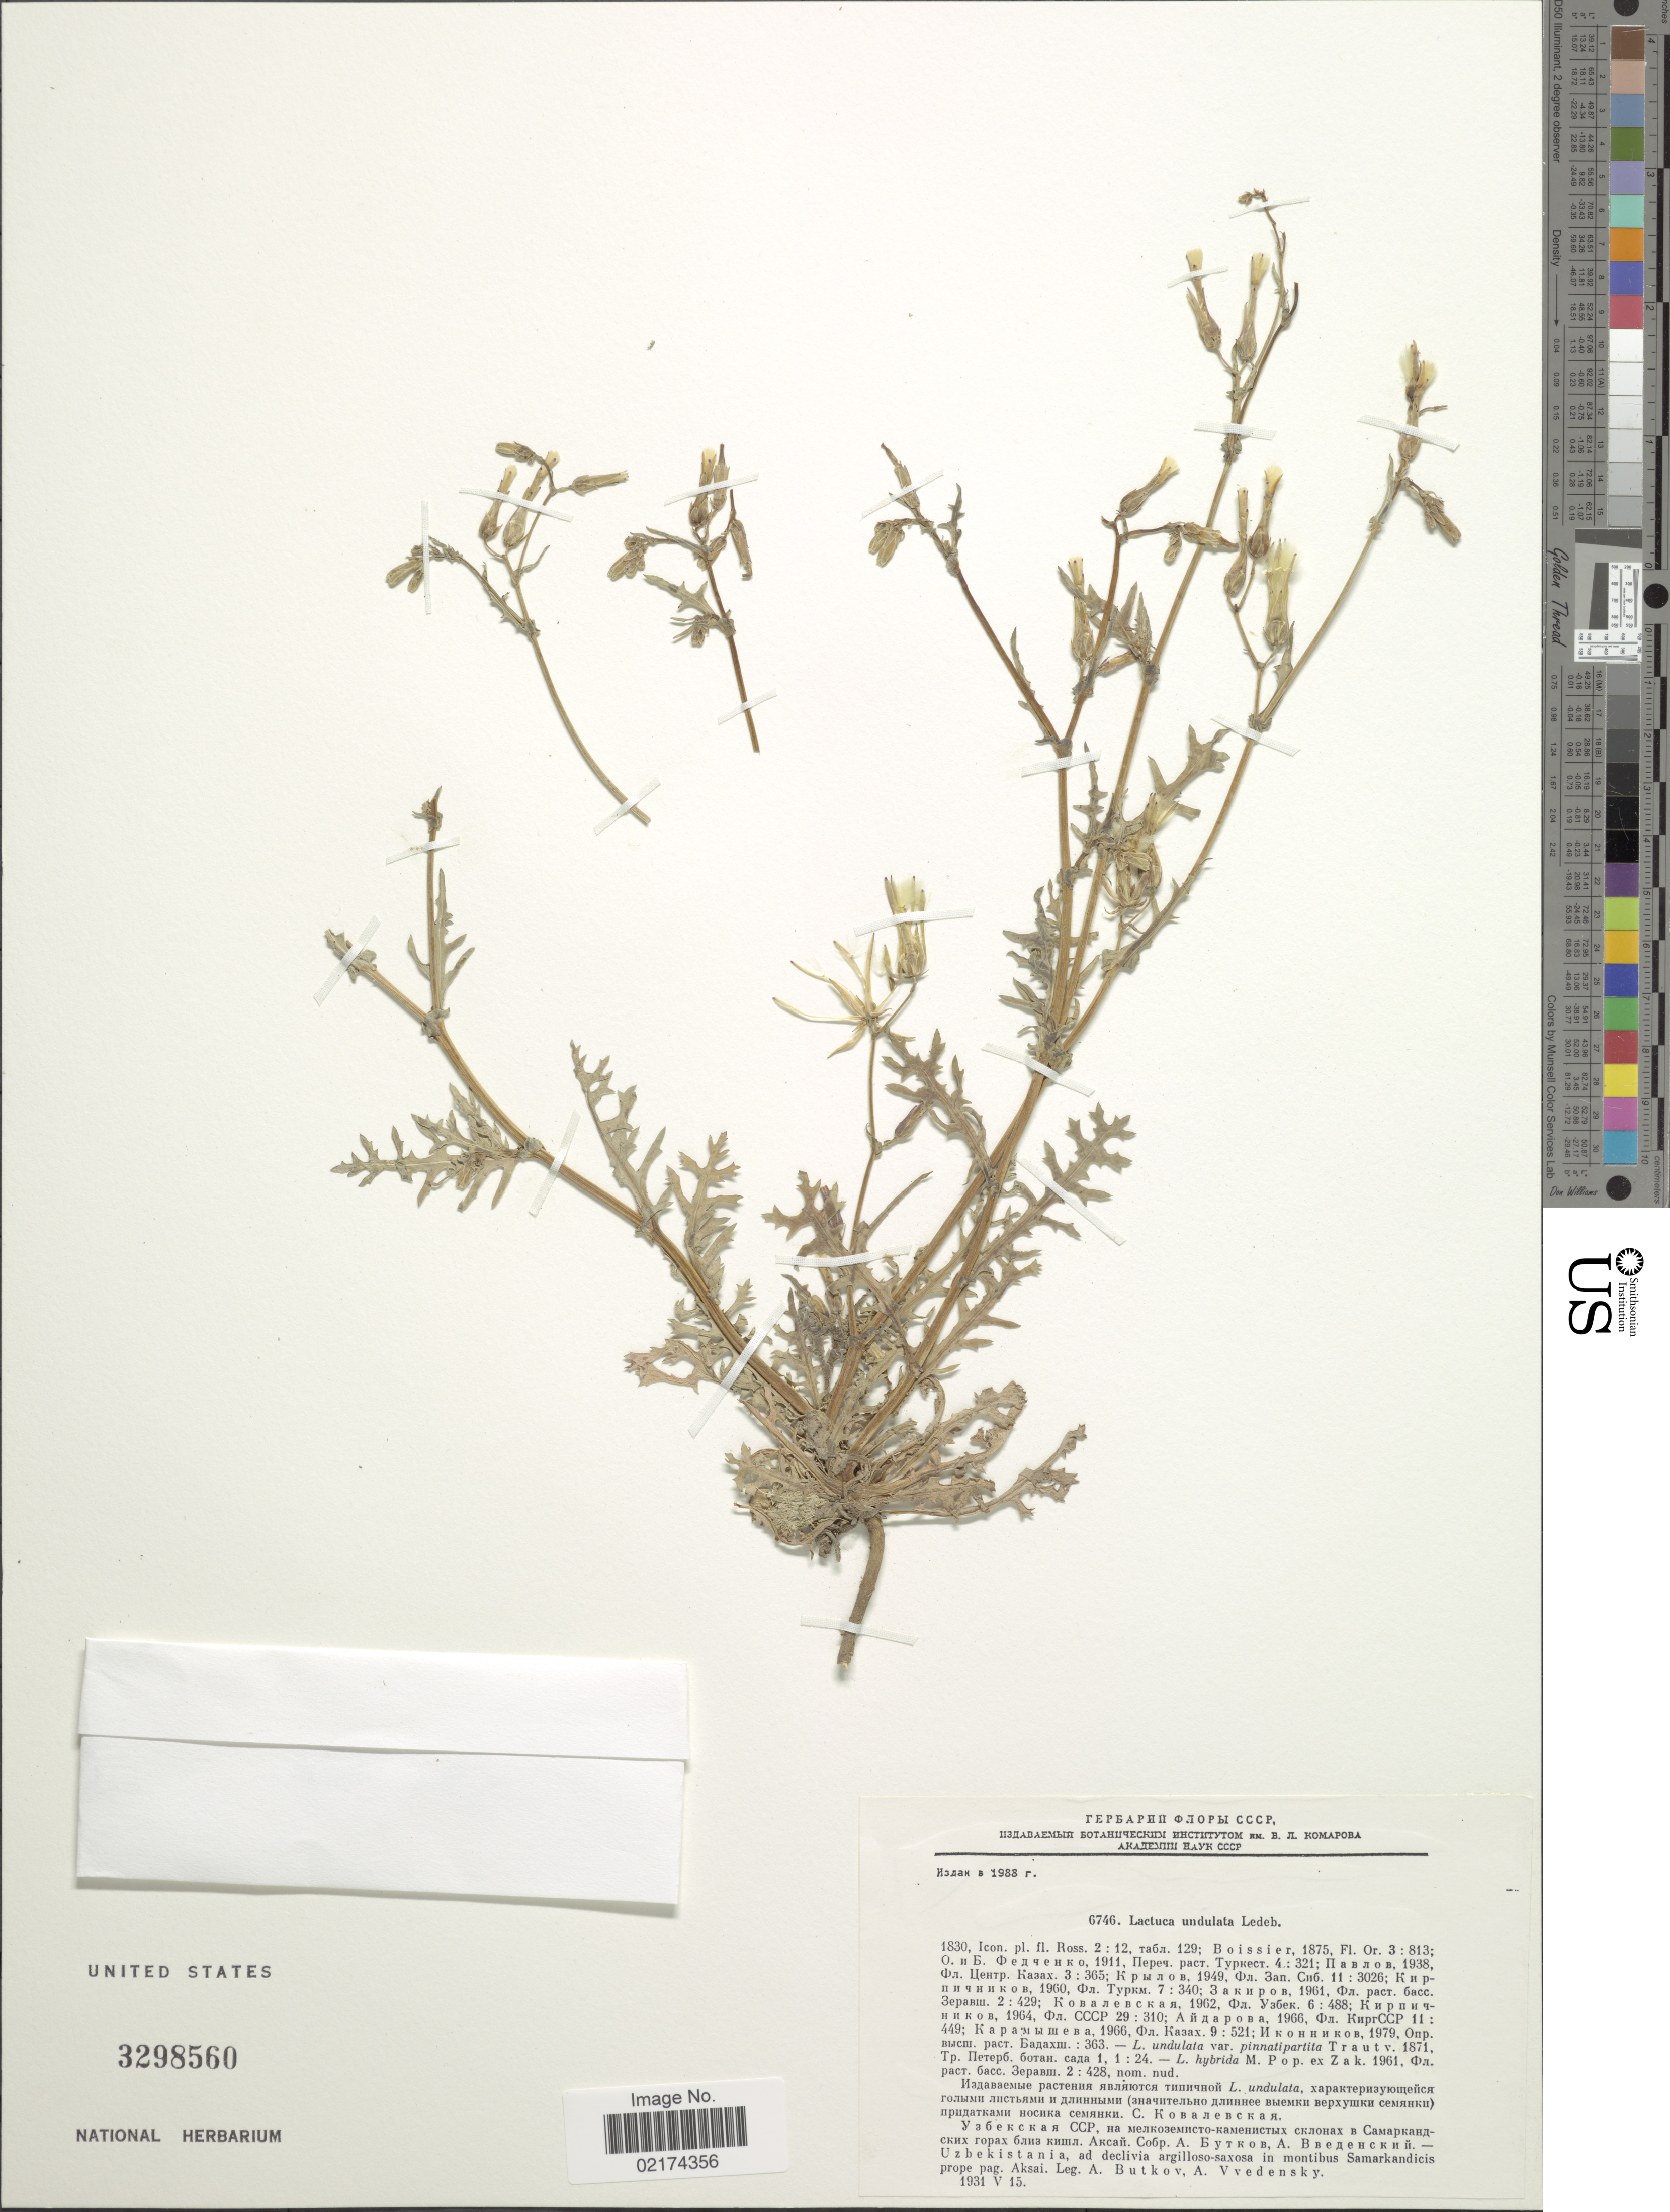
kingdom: Plantae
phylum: Tracheophyta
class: Magnoliopsida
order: Asterales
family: Asteraceae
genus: Lactuca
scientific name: Lactuca undulata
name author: Ledeb.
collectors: A. Butkov & A. Vvedensky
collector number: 6746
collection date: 1931-05-15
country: Uzbekistan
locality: Uzbekistania, montibus Samarkandicis, prope pag. Aksai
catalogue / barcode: US 3298560